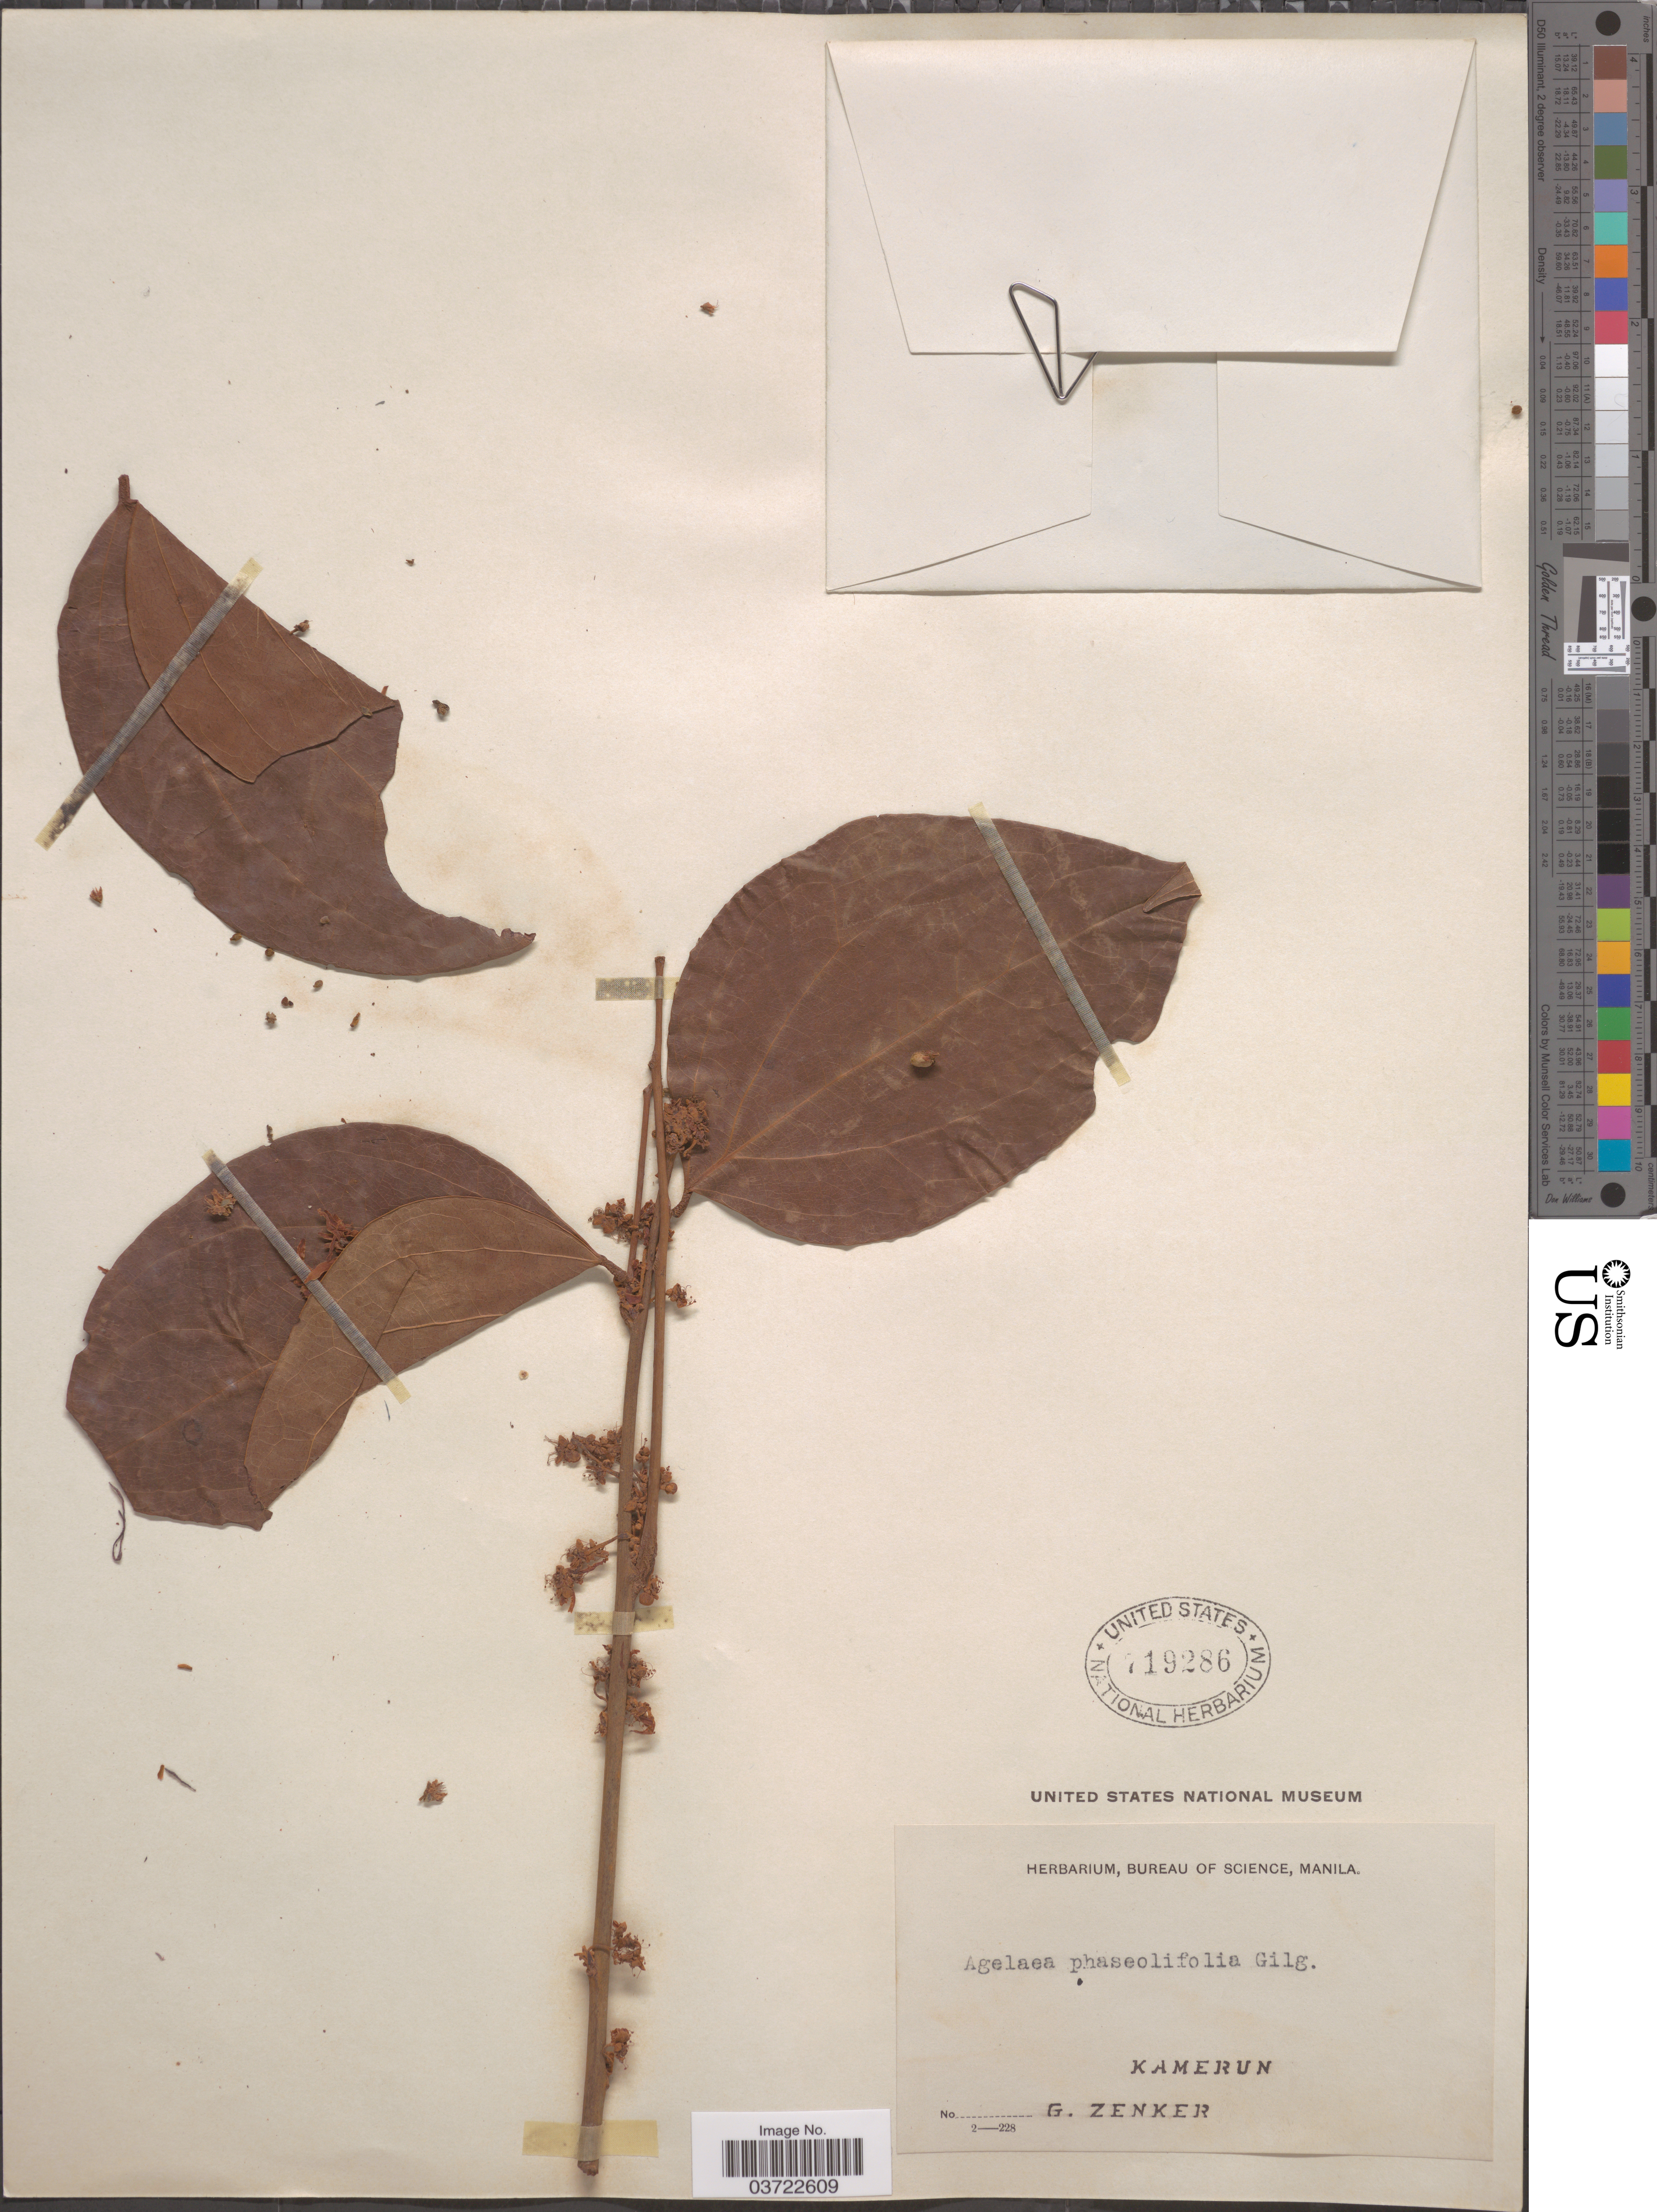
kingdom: Plantae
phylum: Tracheophyta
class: Magnoliopsida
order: Oxalidales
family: Connaraceae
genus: Agelaea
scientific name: Agelaea pentagyna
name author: (Lam.) Baill.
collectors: G. A. Zenker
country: Cameroon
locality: Kamerun.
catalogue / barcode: US 719286